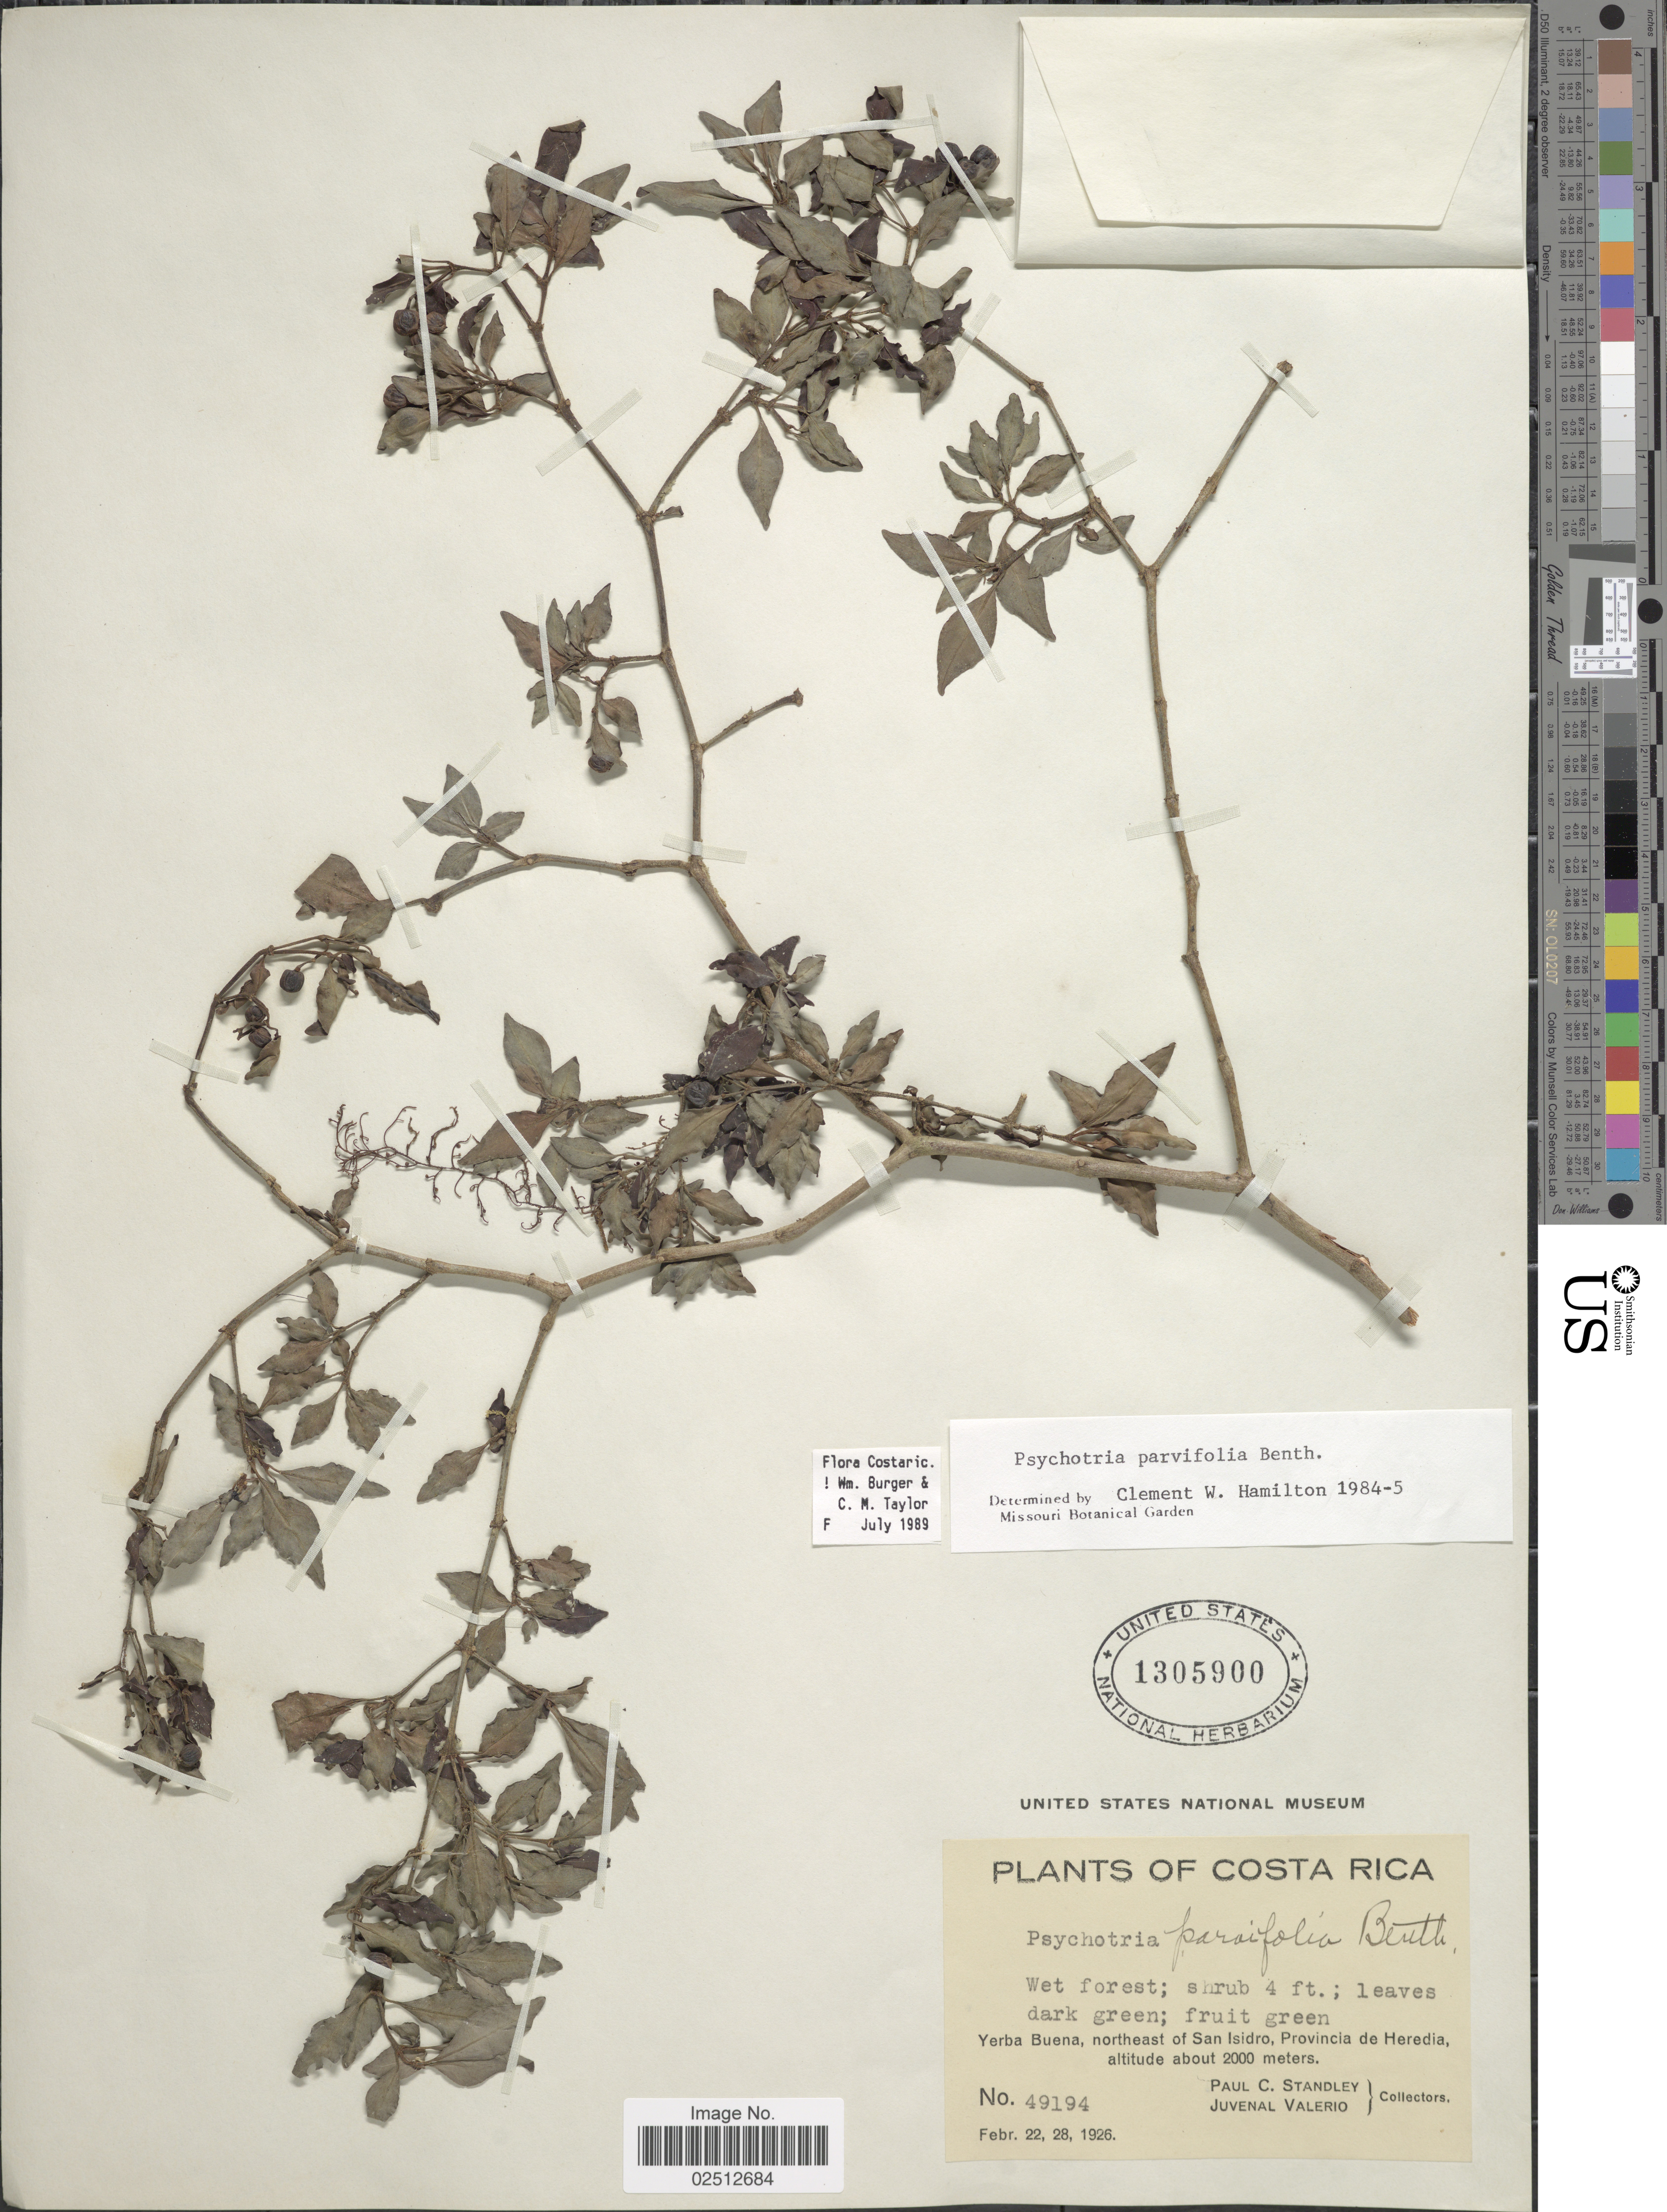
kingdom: Plantae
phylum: Tracheophyta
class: Magnoliopsida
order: Gentianales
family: Rubiaceae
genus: Psychotria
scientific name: Psychotria parvifolia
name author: Benth. ex Oerst.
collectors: P. C. Standley & J. Valerio R.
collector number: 49194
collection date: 1926-02-22/1926-02-28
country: Costa Rica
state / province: Heredia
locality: Yerba Buena, northeast of San Isidro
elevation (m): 2000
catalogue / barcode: US 1305900